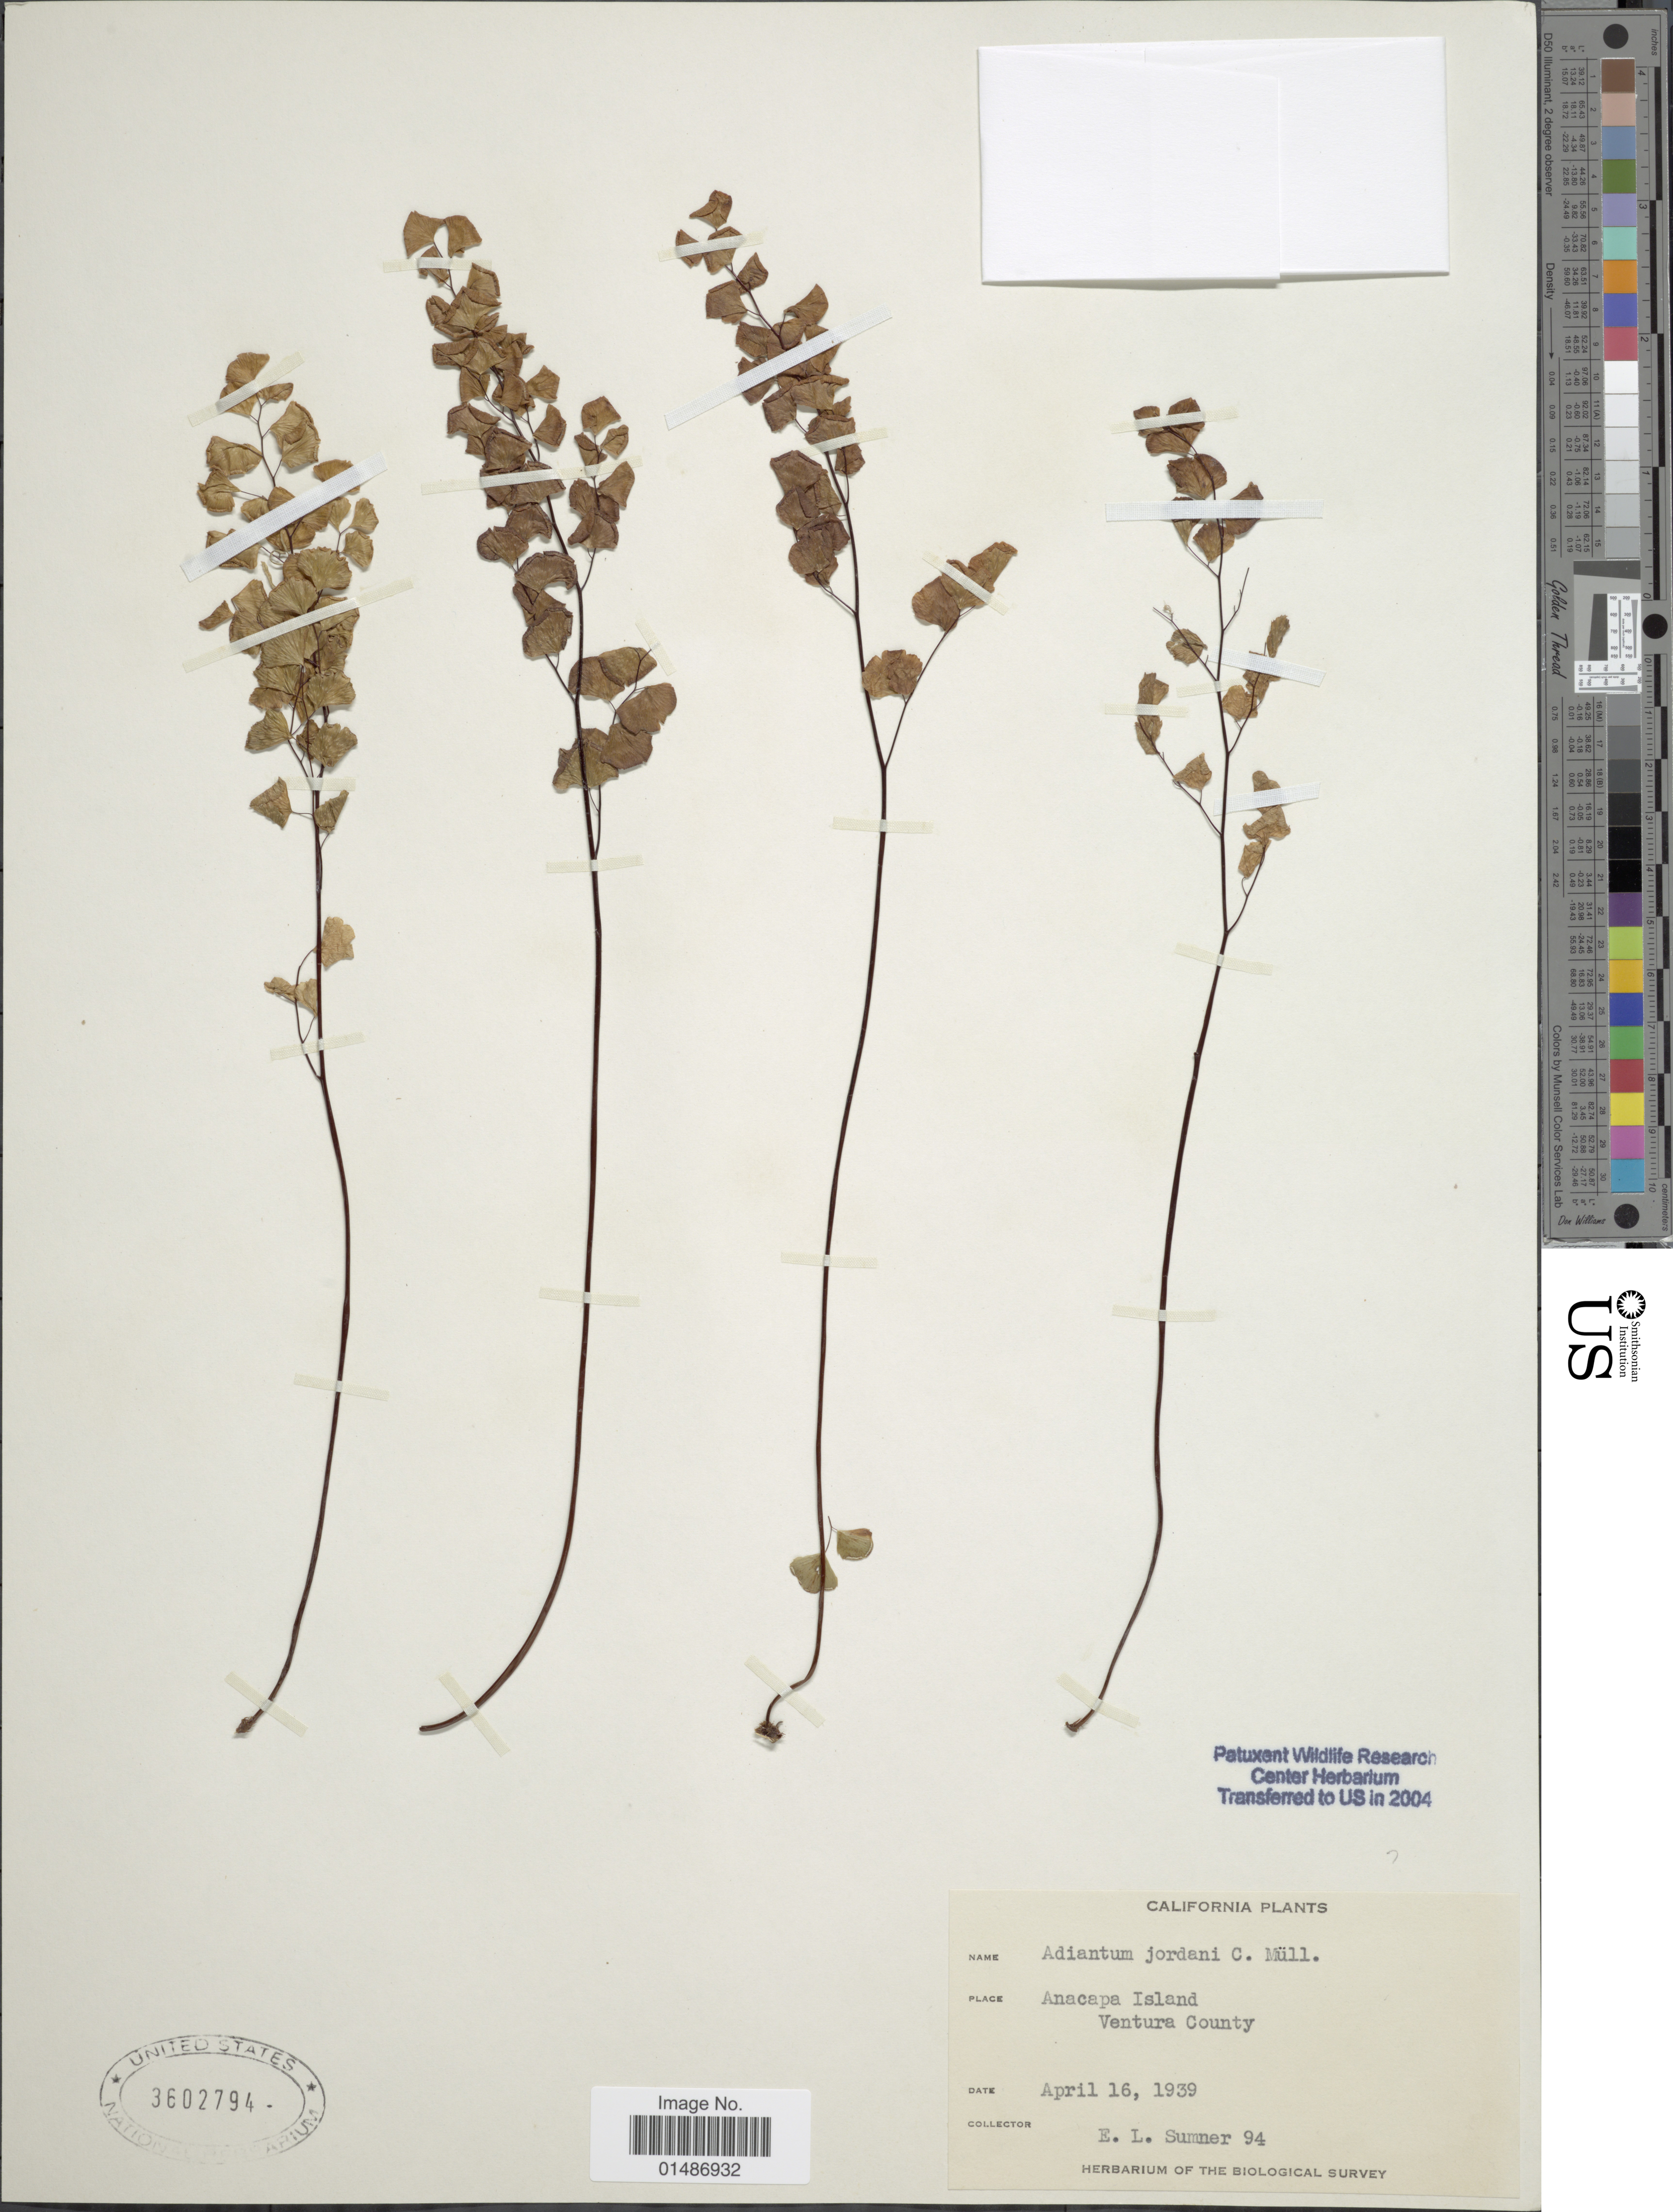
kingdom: Plantae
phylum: Tracheophyta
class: Polypodiopsida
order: Polypodiales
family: Pteridaceae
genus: Adiantum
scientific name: Adiantum jordanii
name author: C.H. Mull.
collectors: E. Sumner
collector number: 94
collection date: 1939-04-16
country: United States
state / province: California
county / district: Ventura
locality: Anacapa Island. Ventura County.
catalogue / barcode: US 3602794